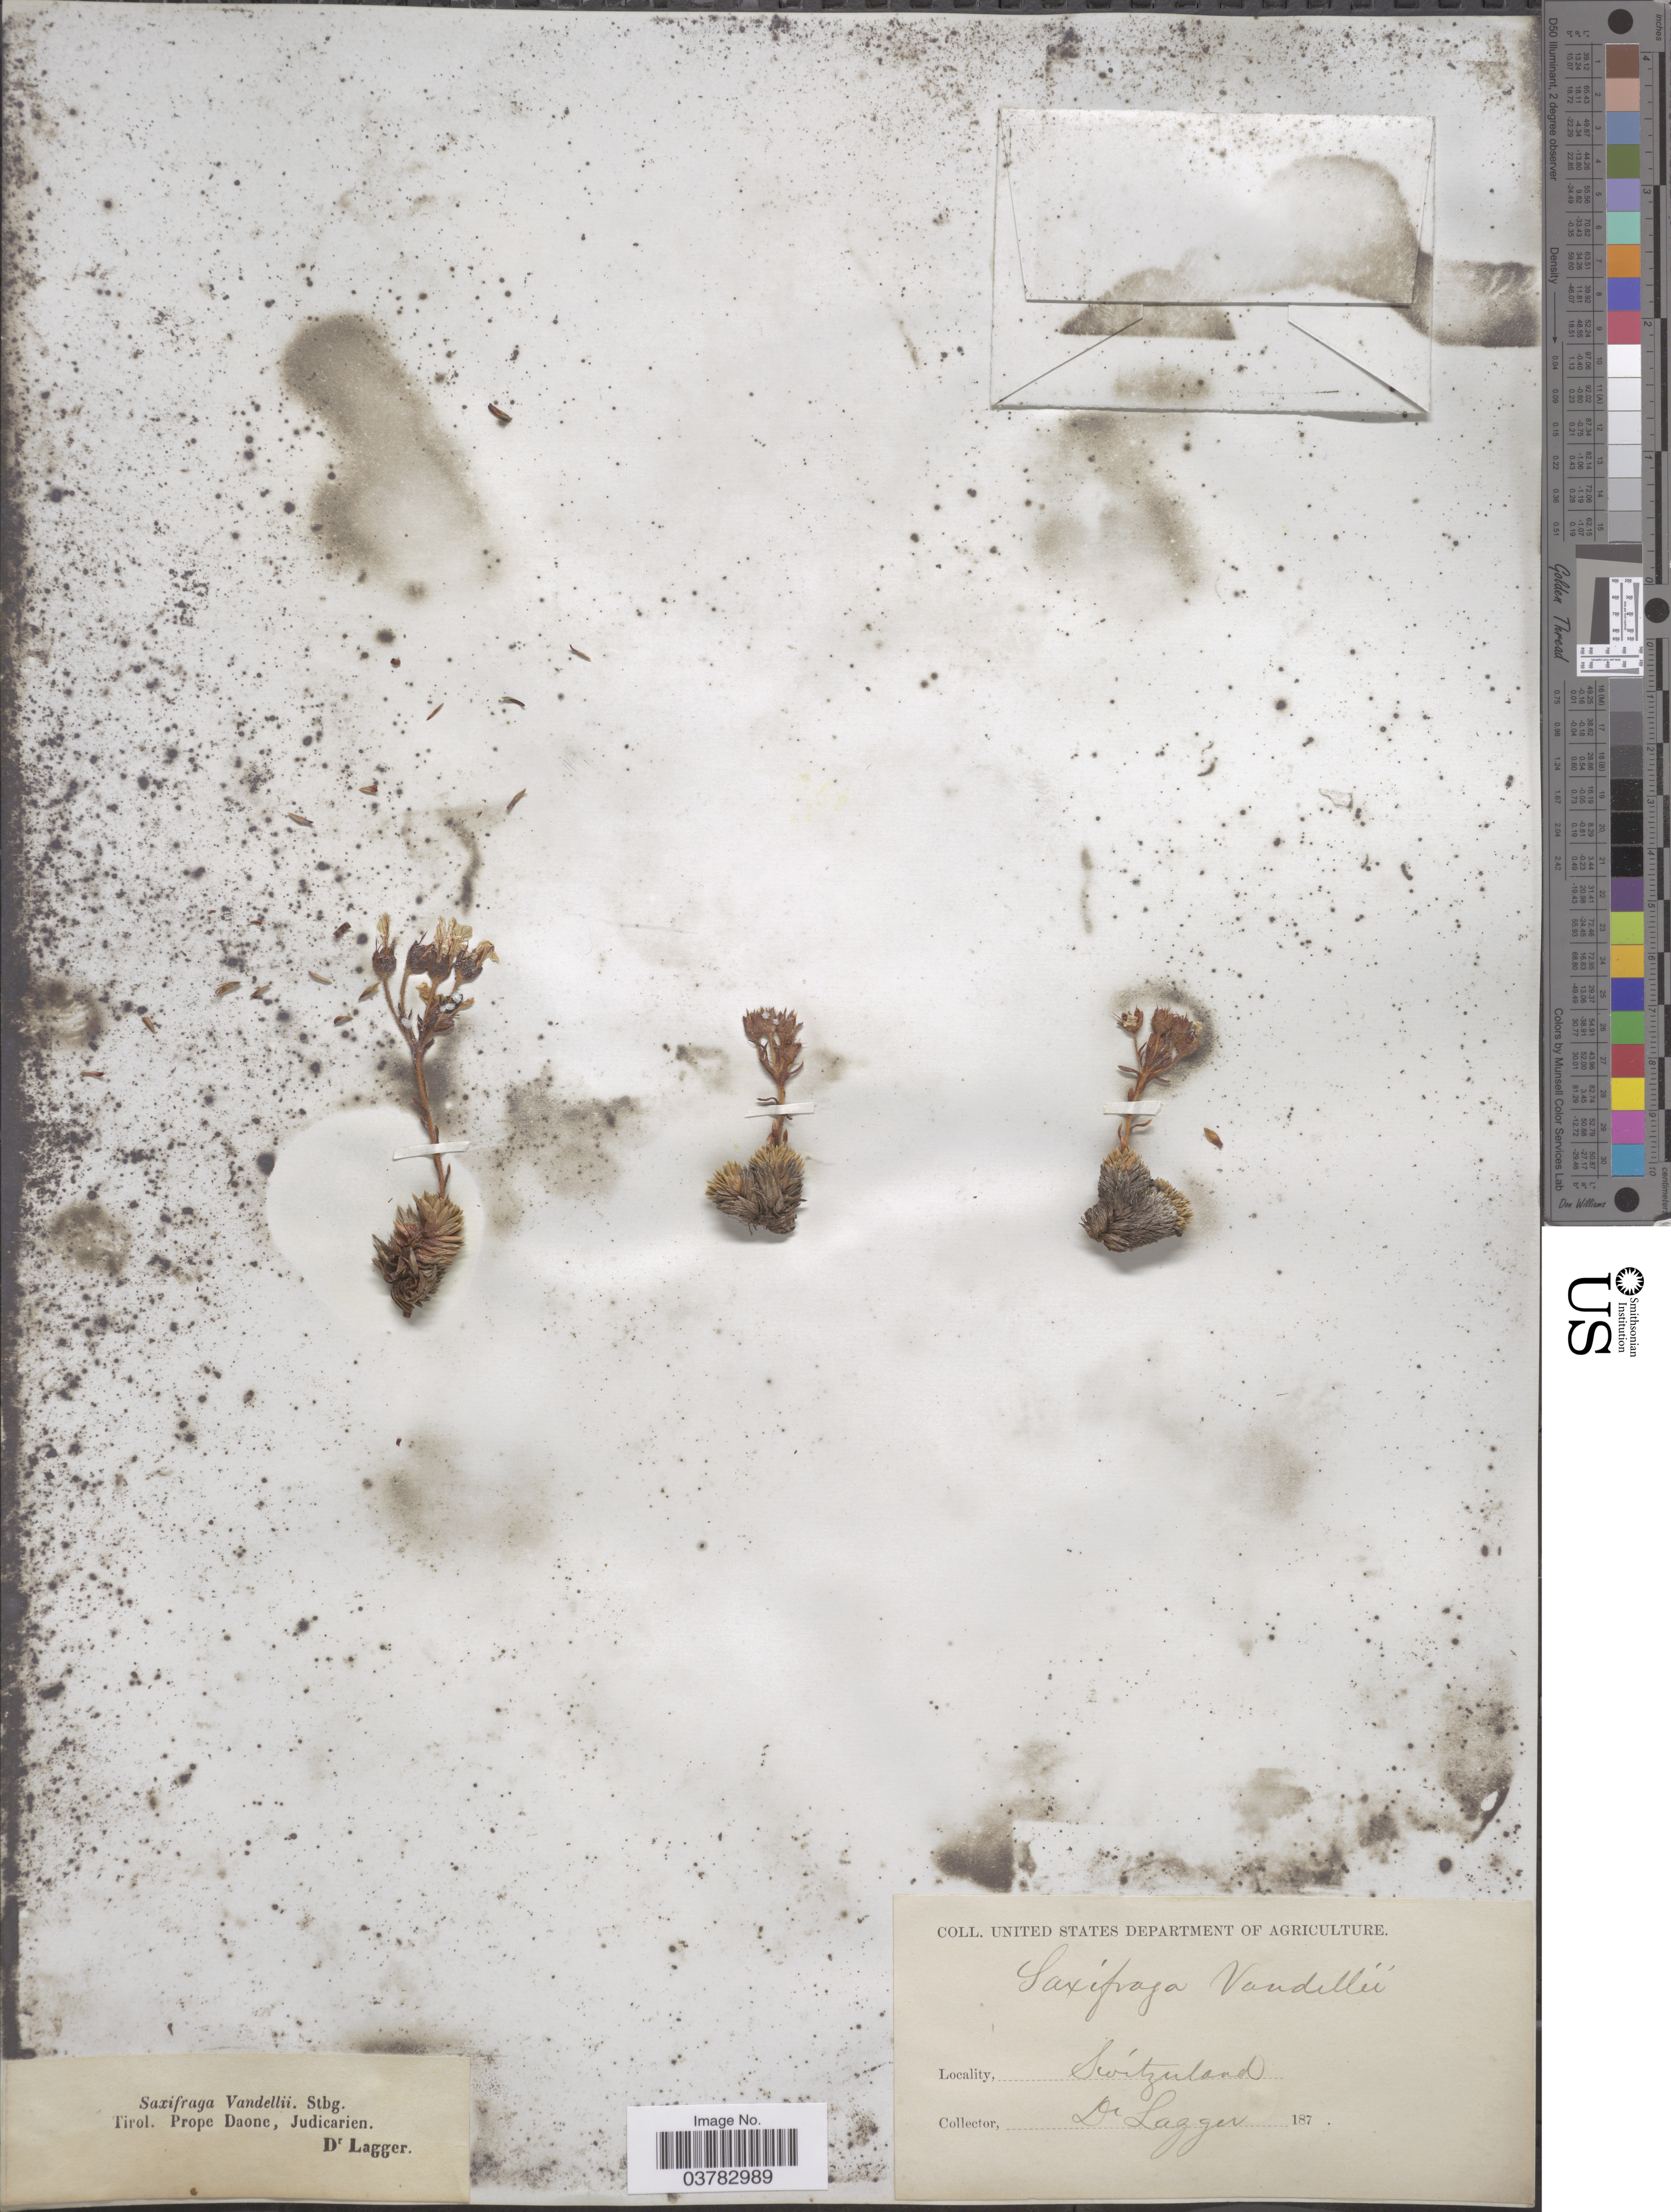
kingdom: Plantae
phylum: Tracheophyta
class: Magnoliopsida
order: Saxifragales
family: Saxifragaceae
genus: Saxifraga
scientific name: Saxifraga vandellii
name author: Sternb.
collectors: D. Lagger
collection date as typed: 187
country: Switzerland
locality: Tirol. Prope Daone, Judicarien.